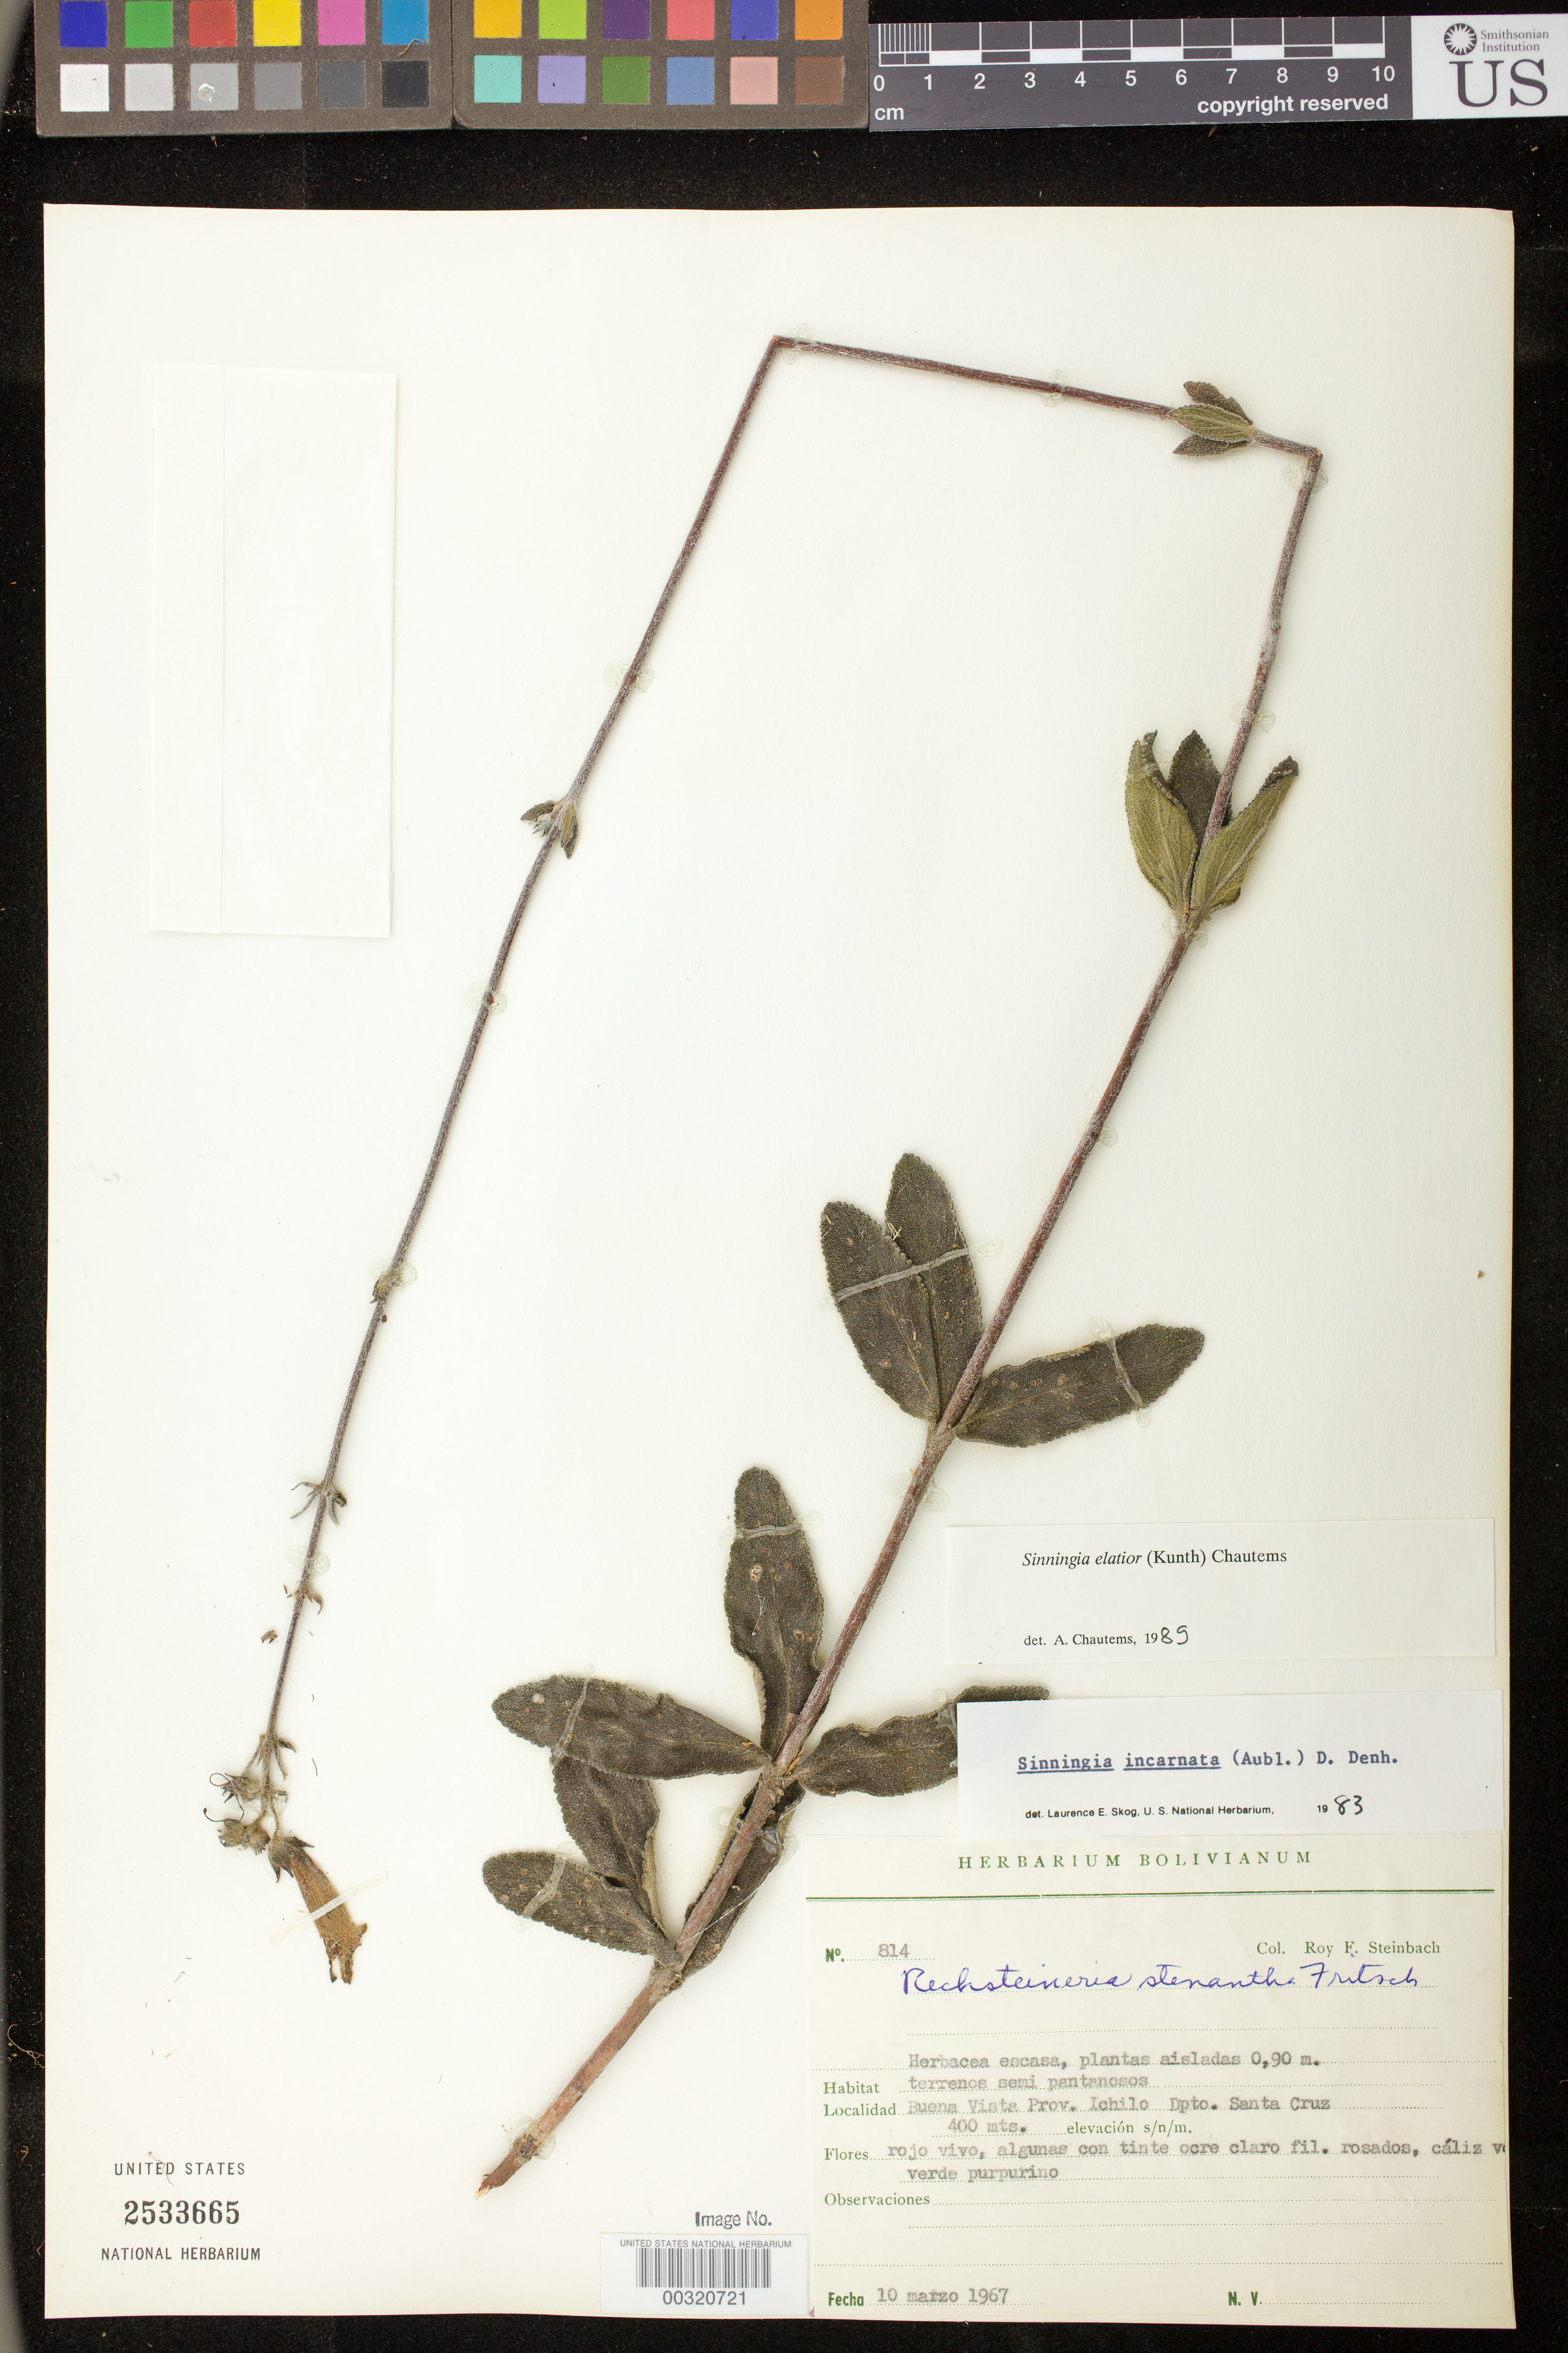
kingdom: Plantae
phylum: Tracheophyta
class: Magnoliopsida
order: Lamiales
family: Gesneriaceae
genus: Sinningia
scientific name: Sinningia elatior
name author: (Kunth) Chautems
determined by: Skog, Laurence E.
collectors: R. F. Steinbach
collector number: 814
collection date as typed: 10 Mar 1967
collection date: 1967-03-10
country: Bolivia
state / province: Santa Cruz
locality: Prov. Ichilo, Buena Vista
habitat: Terrenos semi pantanosos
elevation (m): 400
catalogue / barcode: US 2533665